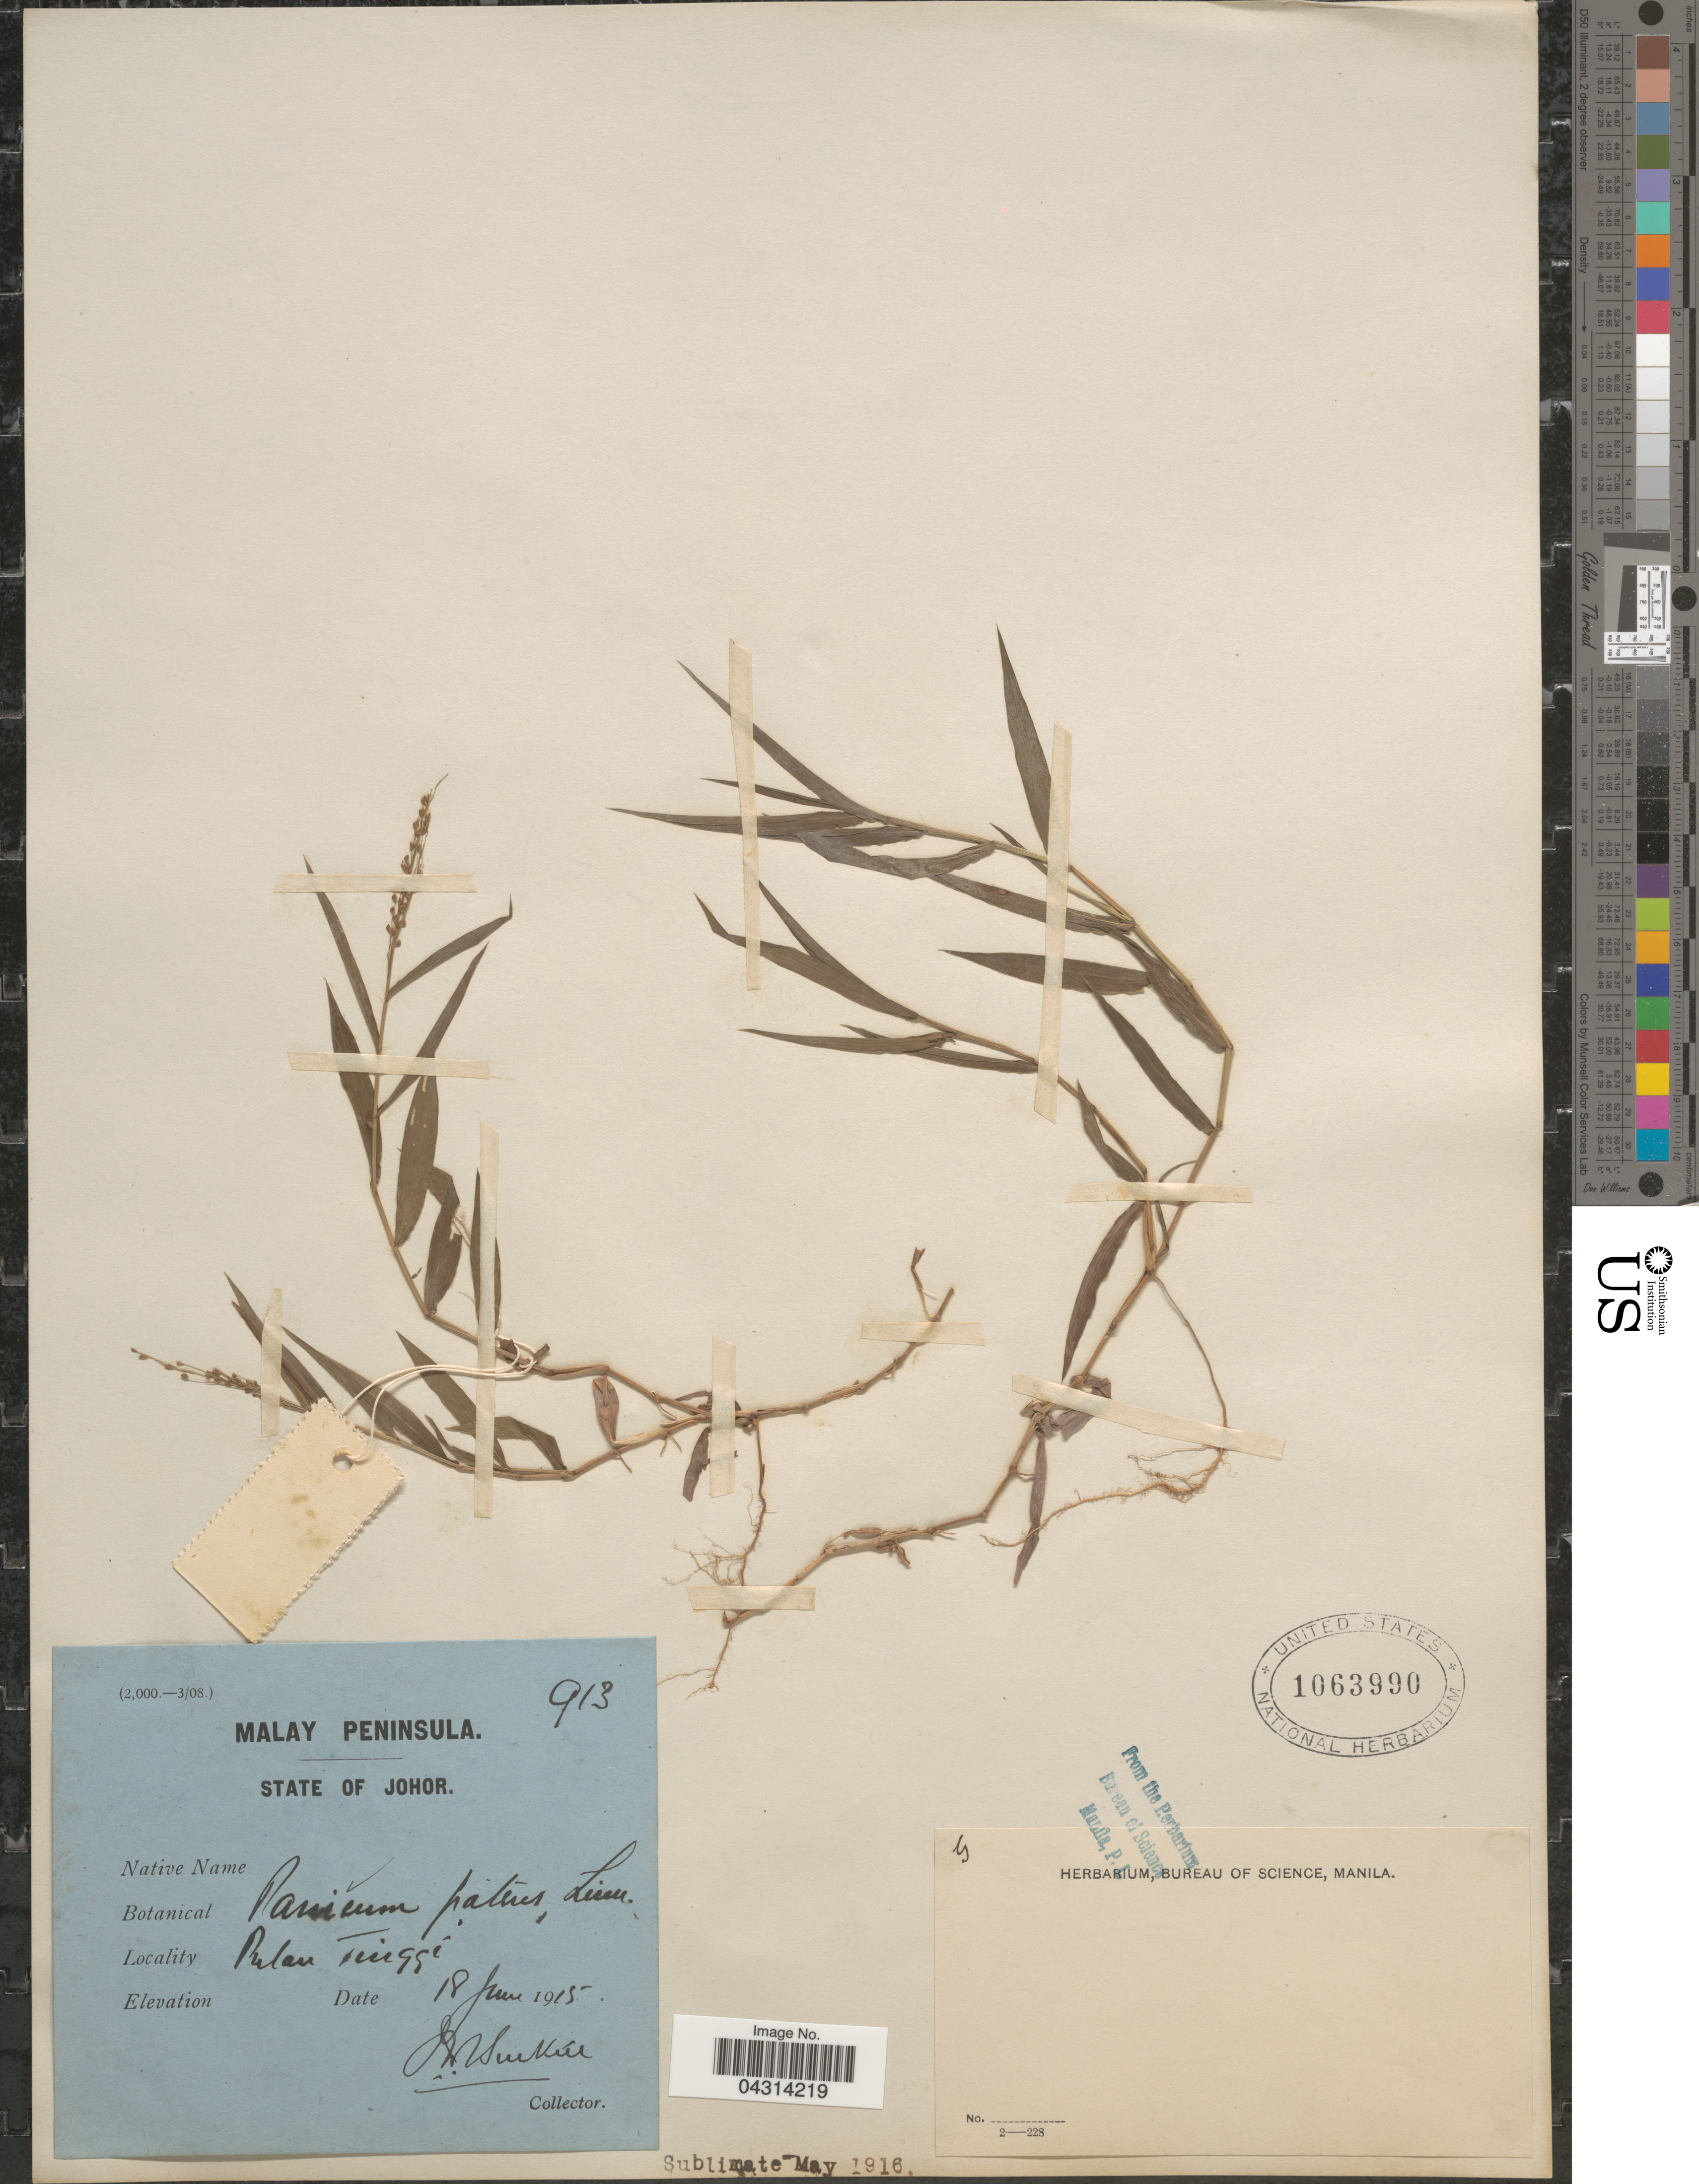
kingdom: Plantae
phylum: Tracheophyta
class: Liliopsida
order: Poales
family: Poaceae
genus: Cyrtococcum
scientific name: Cyrtococcum patens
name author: (L.) A. Camus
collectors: J. F. Duthie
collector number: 913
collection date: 1915-06-18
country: Malaysia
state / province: Johor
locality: Malay Peninsula. Pulau Tinggi.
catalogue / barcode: US 1063990